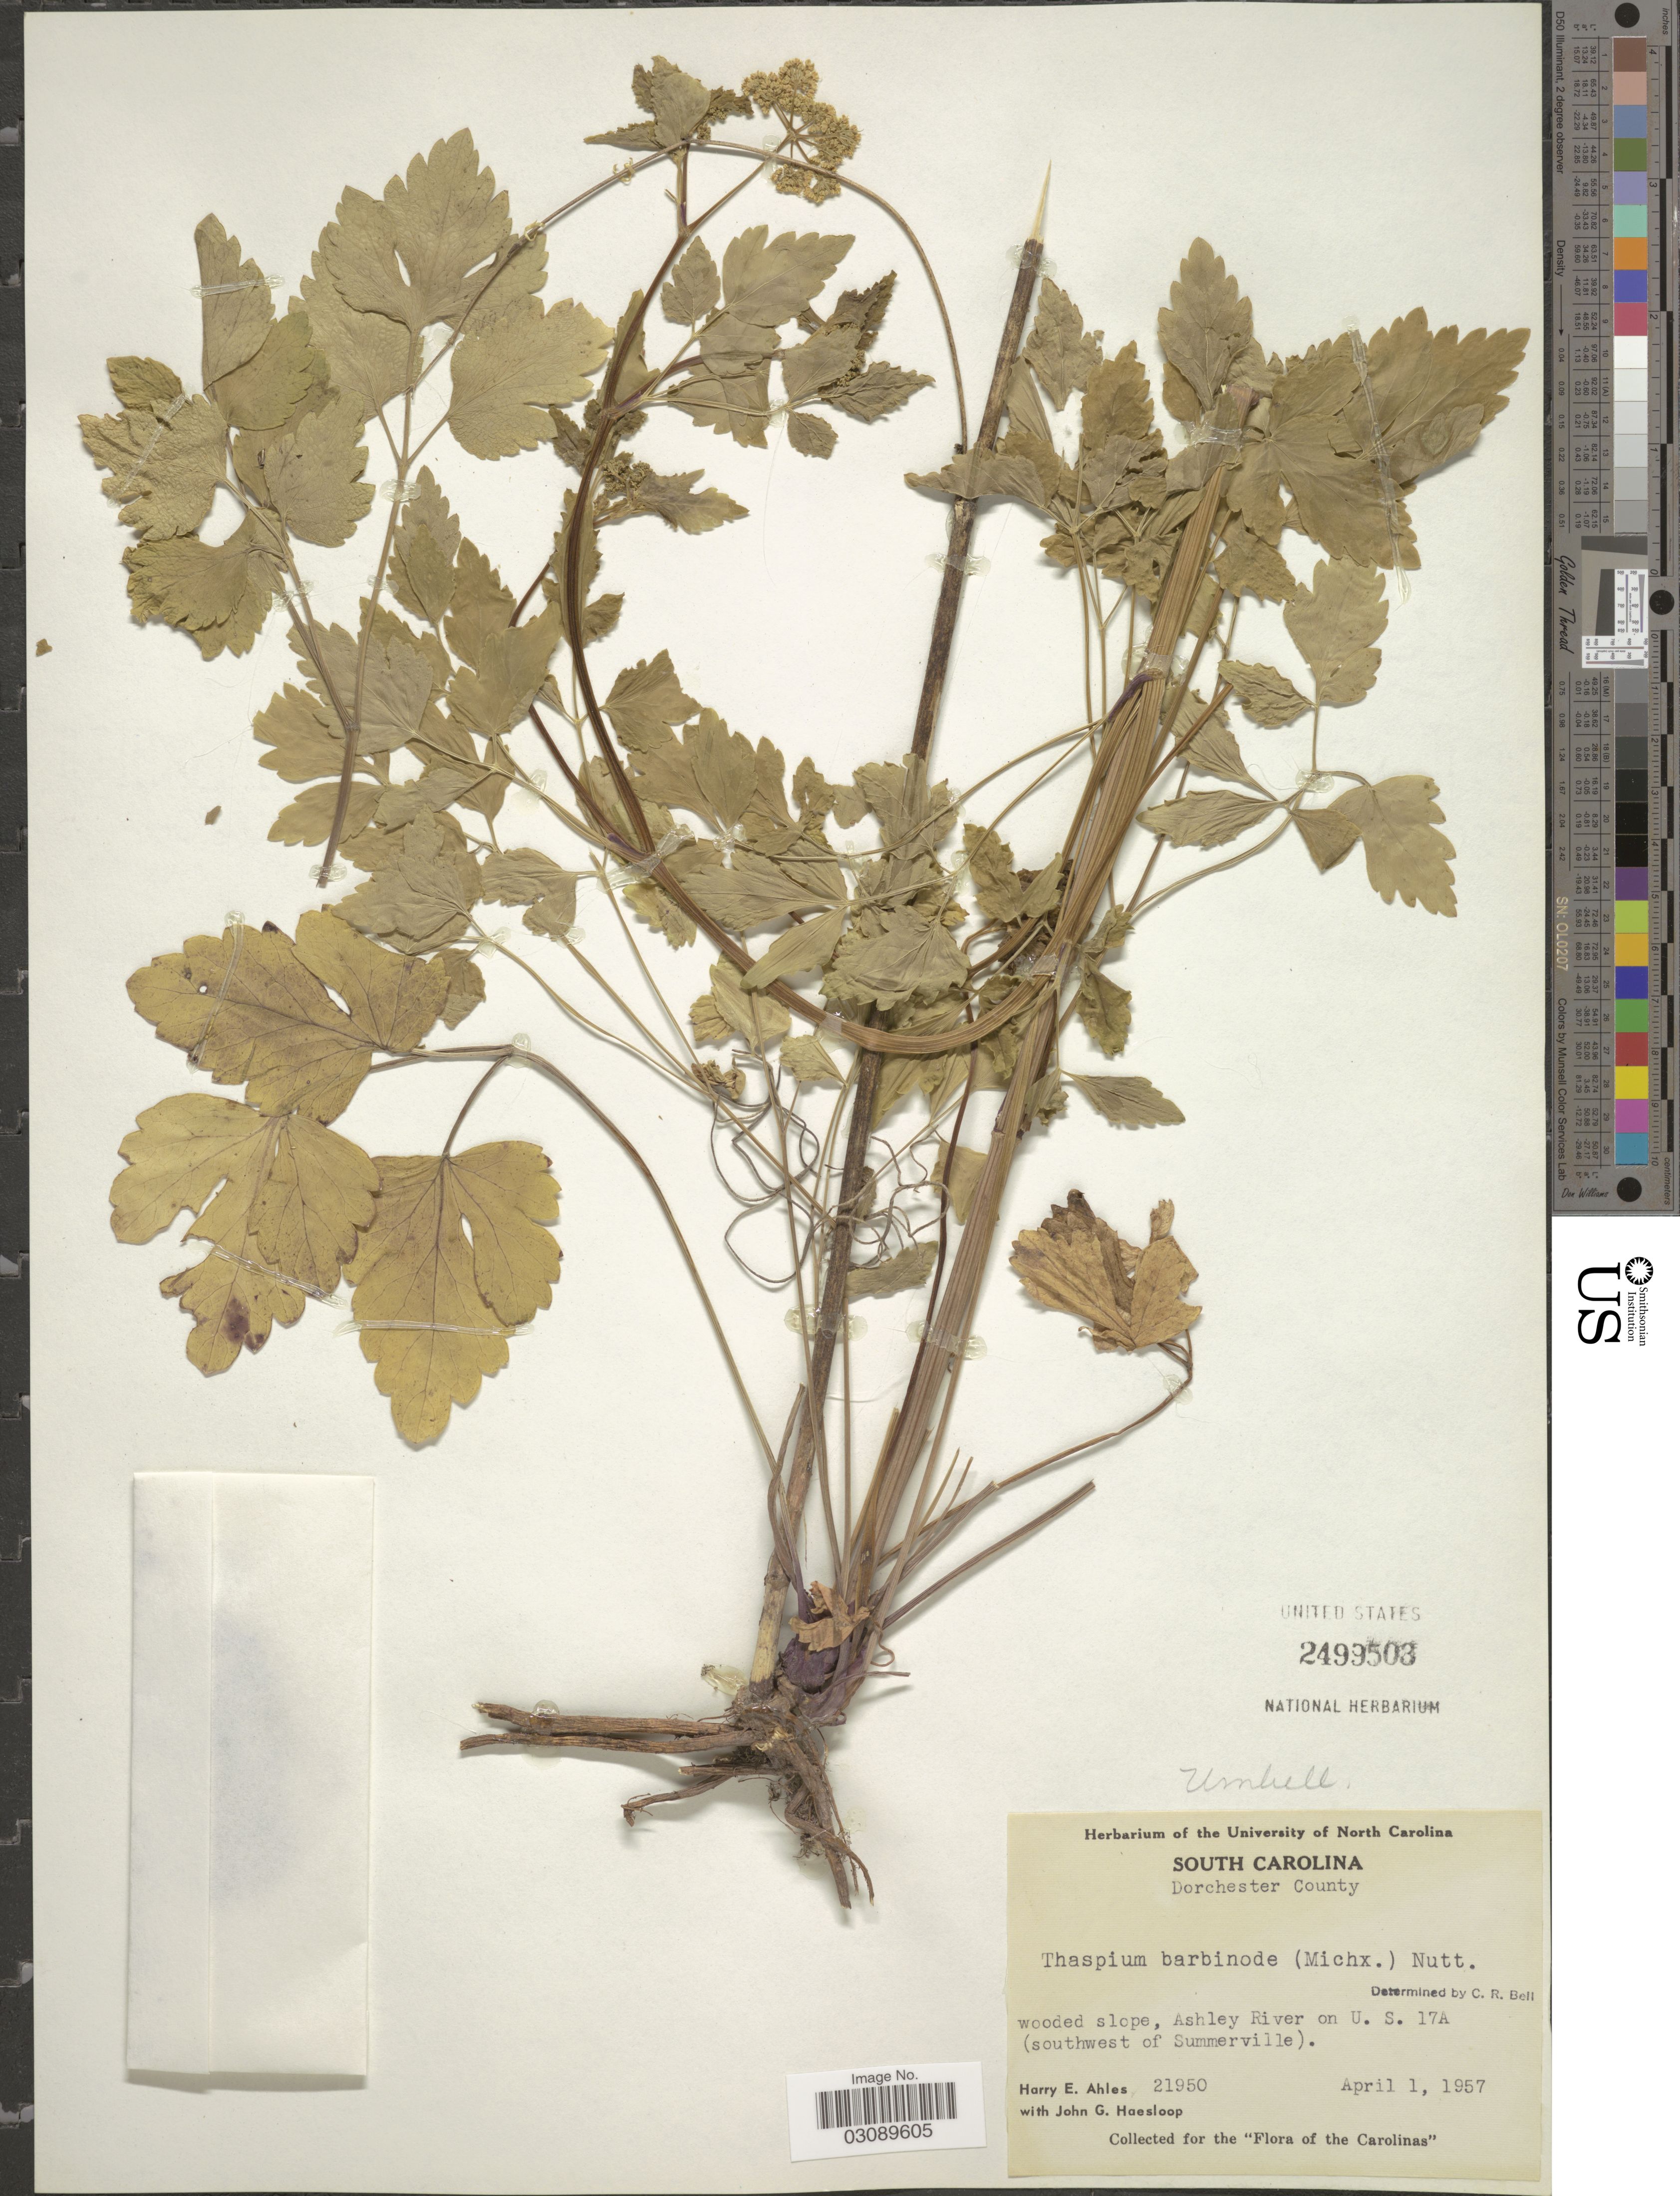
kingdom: Plantae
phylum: Tracheophyta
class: Magnoliopsida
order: Apiales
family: Apiaceae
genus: Thaspium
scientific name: Thaspium barbinode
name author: (Michx.) Nutt.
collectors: H. E. Ahles & J. Haesloop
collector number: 21950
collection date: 1957-04-01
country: United States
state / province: South Carolina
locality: Dorchester County. Ashley River on U. S. 17A (southwest of Summerville).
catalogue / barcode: US 2499503